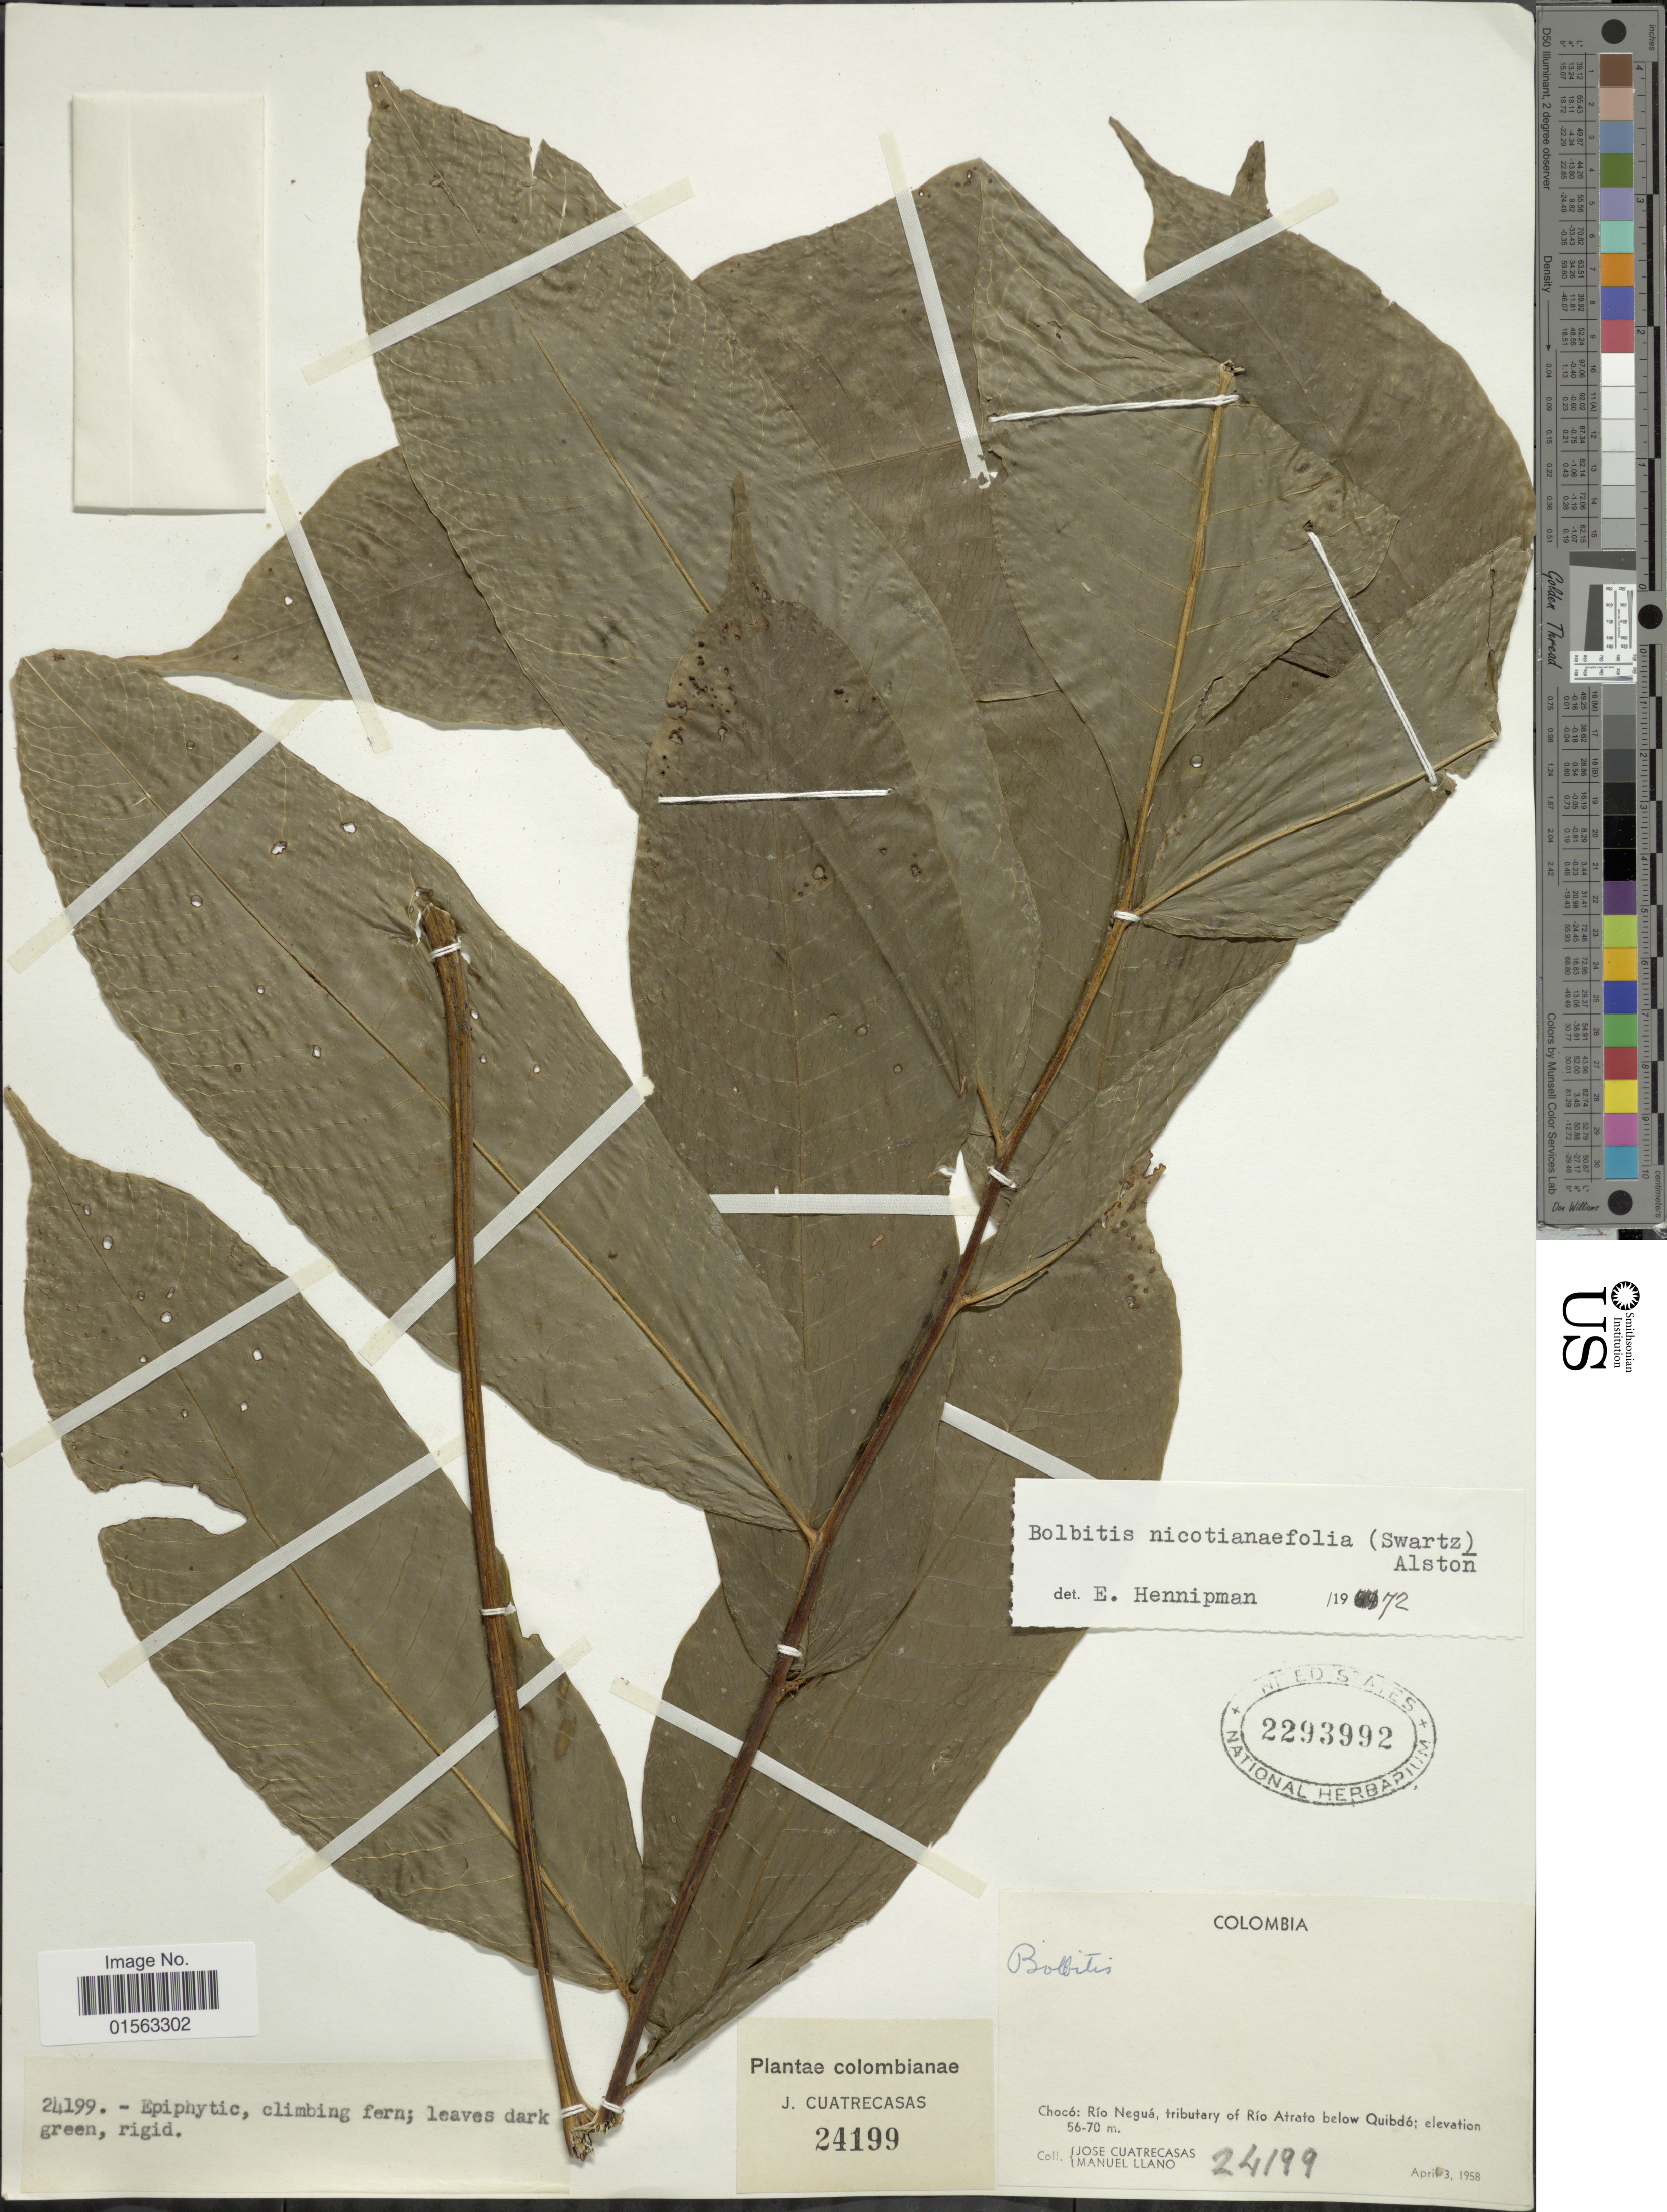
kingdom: Plantae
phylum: Tracheophyta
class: Polypodiopsida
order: Polypodiales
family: Dryopteridaceae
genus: Mickelia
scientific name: Mickelia nicotianifolia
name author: (Sw.) R.C. Moran et al.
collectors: J. Cuatrecasas & M. d. Llano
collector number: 24199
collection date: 1958-04-03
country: Colombia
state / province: Chocó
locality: Río Neguá, tributary of Río Atrato below Quibdó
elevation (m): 56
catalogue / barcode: US 2293992